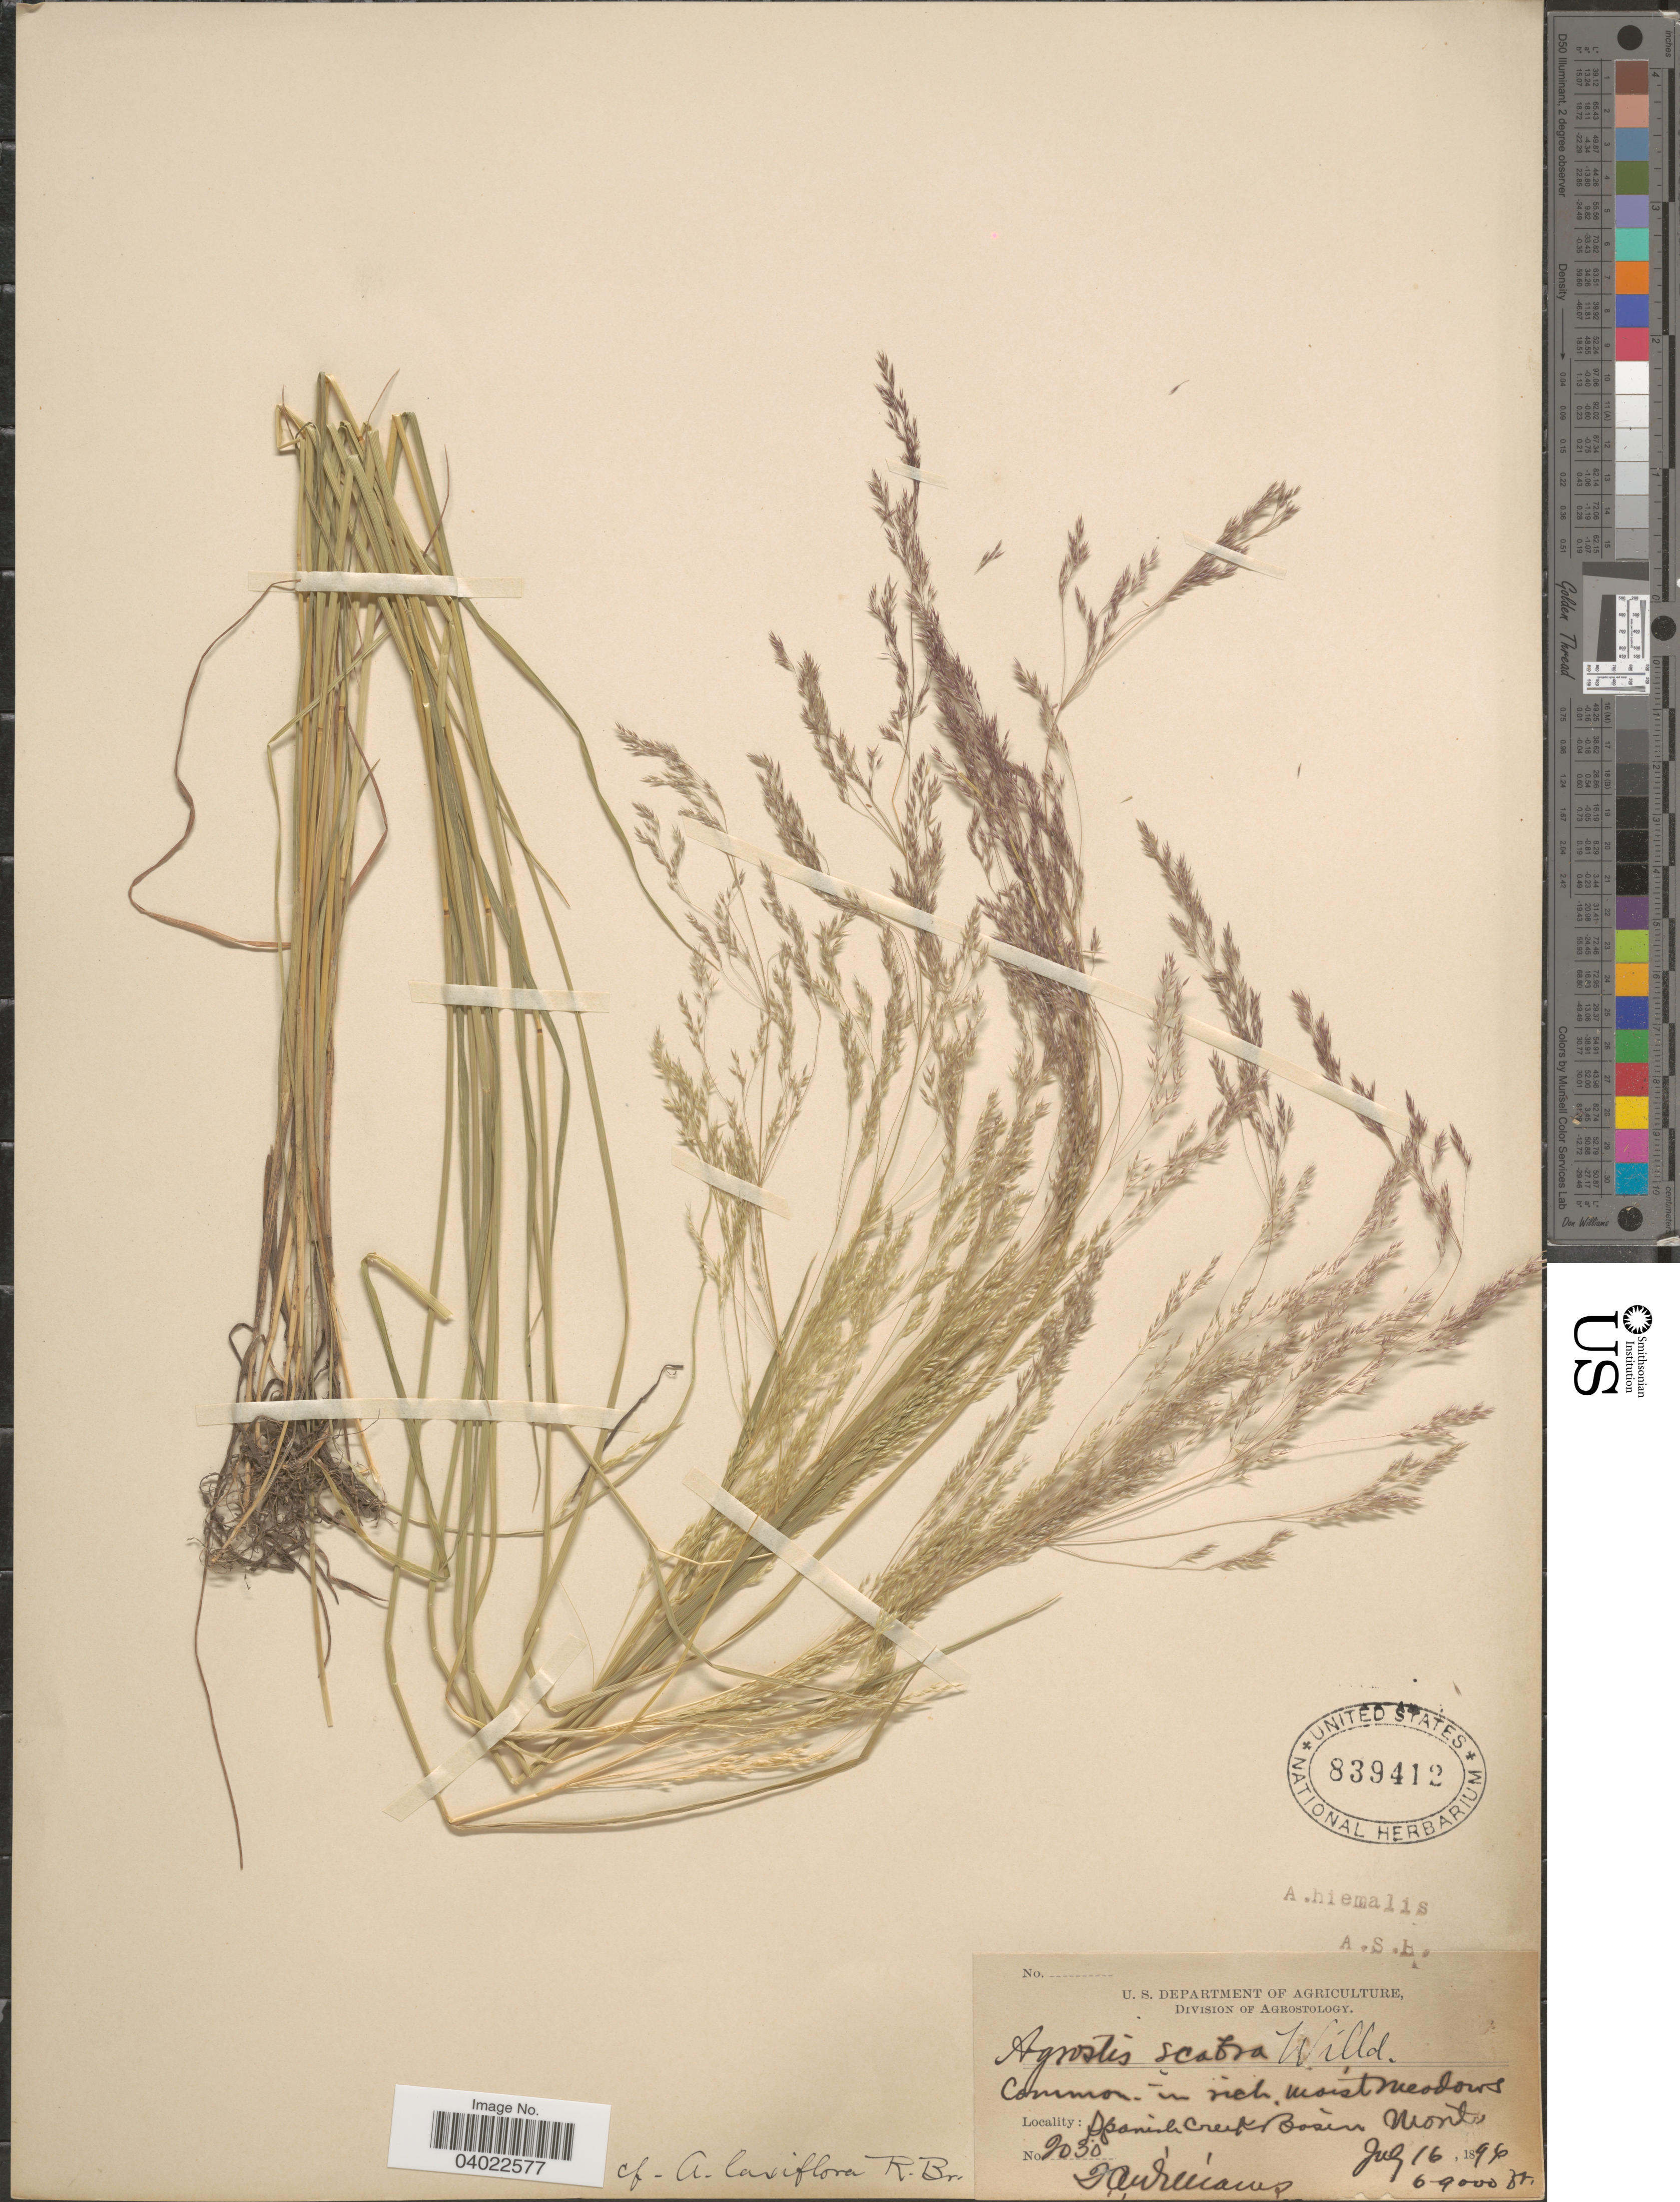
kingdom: Plantae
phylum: Tracheophyta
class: Liliopsida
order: Poales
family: Poaceae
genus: Agrostis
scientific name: Agrostis scabra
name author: Willd.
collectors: J. A. Williams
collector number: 2030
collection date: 1896-07-16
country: United States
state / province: Montana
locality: Spanish Creek Basin.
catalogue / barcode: US 839412